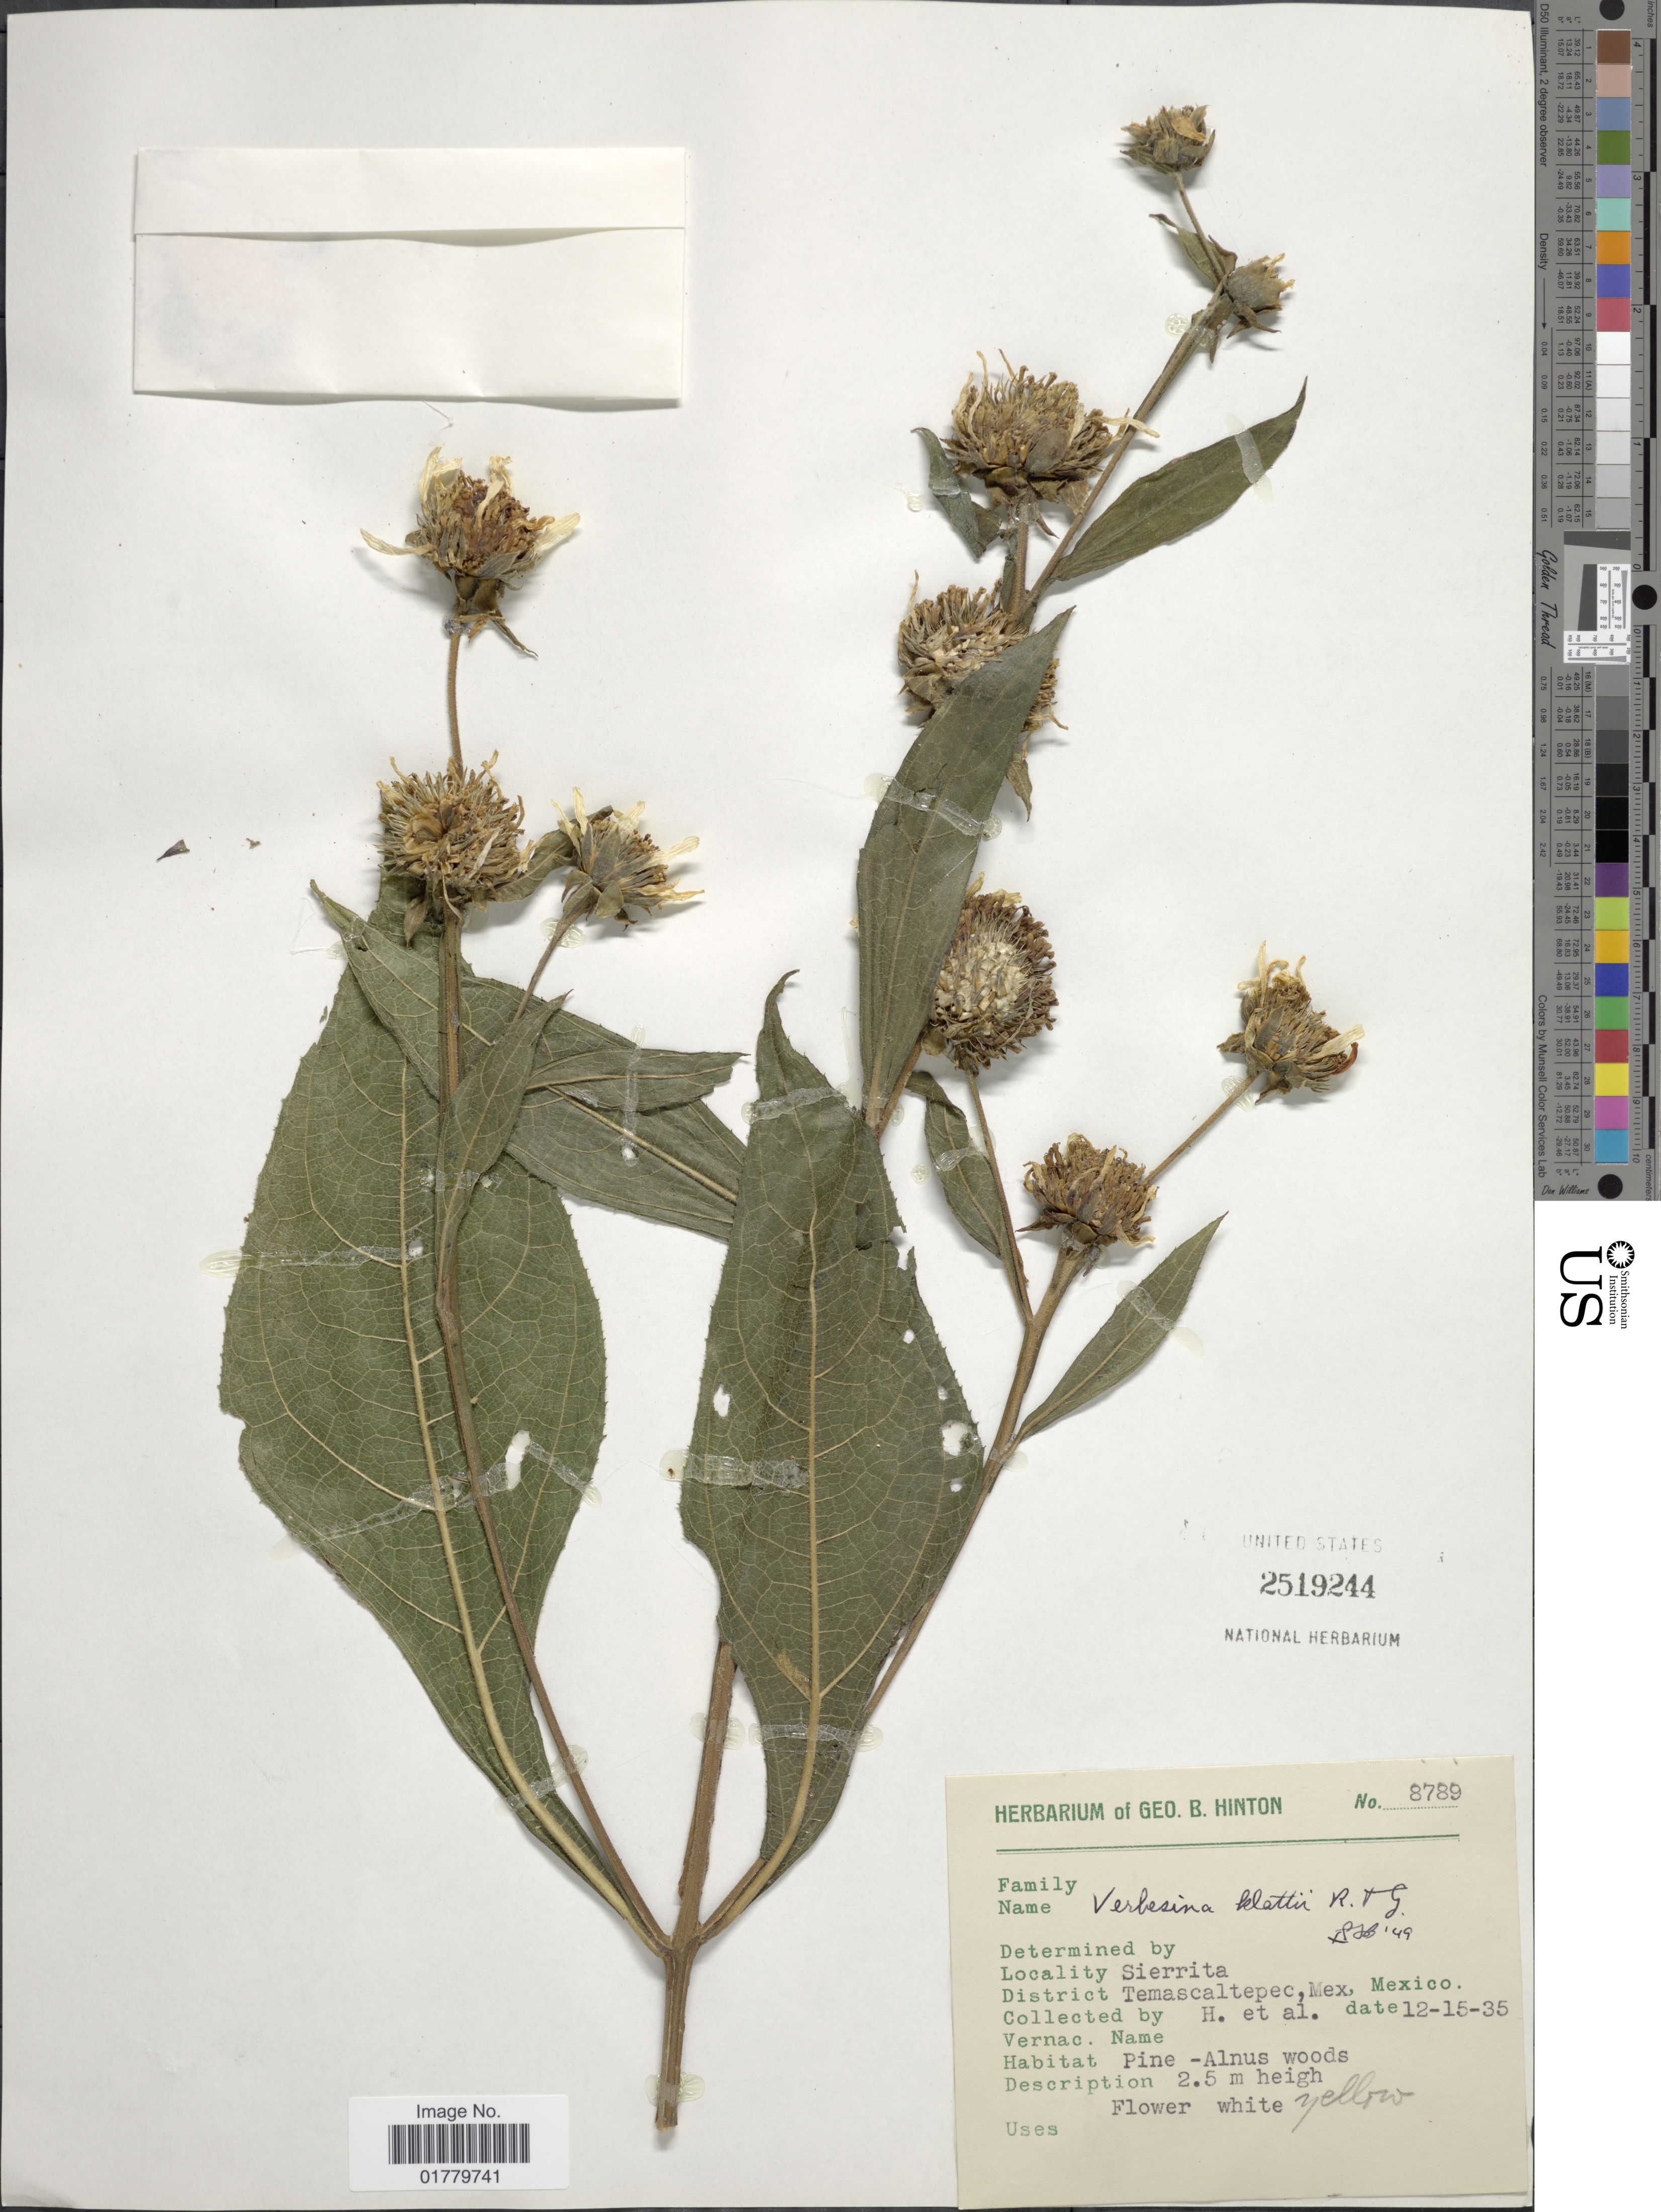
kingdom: Plantae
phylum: Tracheophyta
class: Magnoliopsida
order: Asterales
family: Asteraceae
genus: Verbesina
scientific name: Verbesina klattii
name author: B.L. Rob. & Greenm.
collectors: G. B. Hinton & et al.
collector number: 8789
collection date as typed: Transcribed d/m/y: 15/12/35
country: Mexico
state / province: México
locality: Sierrita. District Temascaltepec, Mex., Mexico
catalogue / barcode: US 2519244